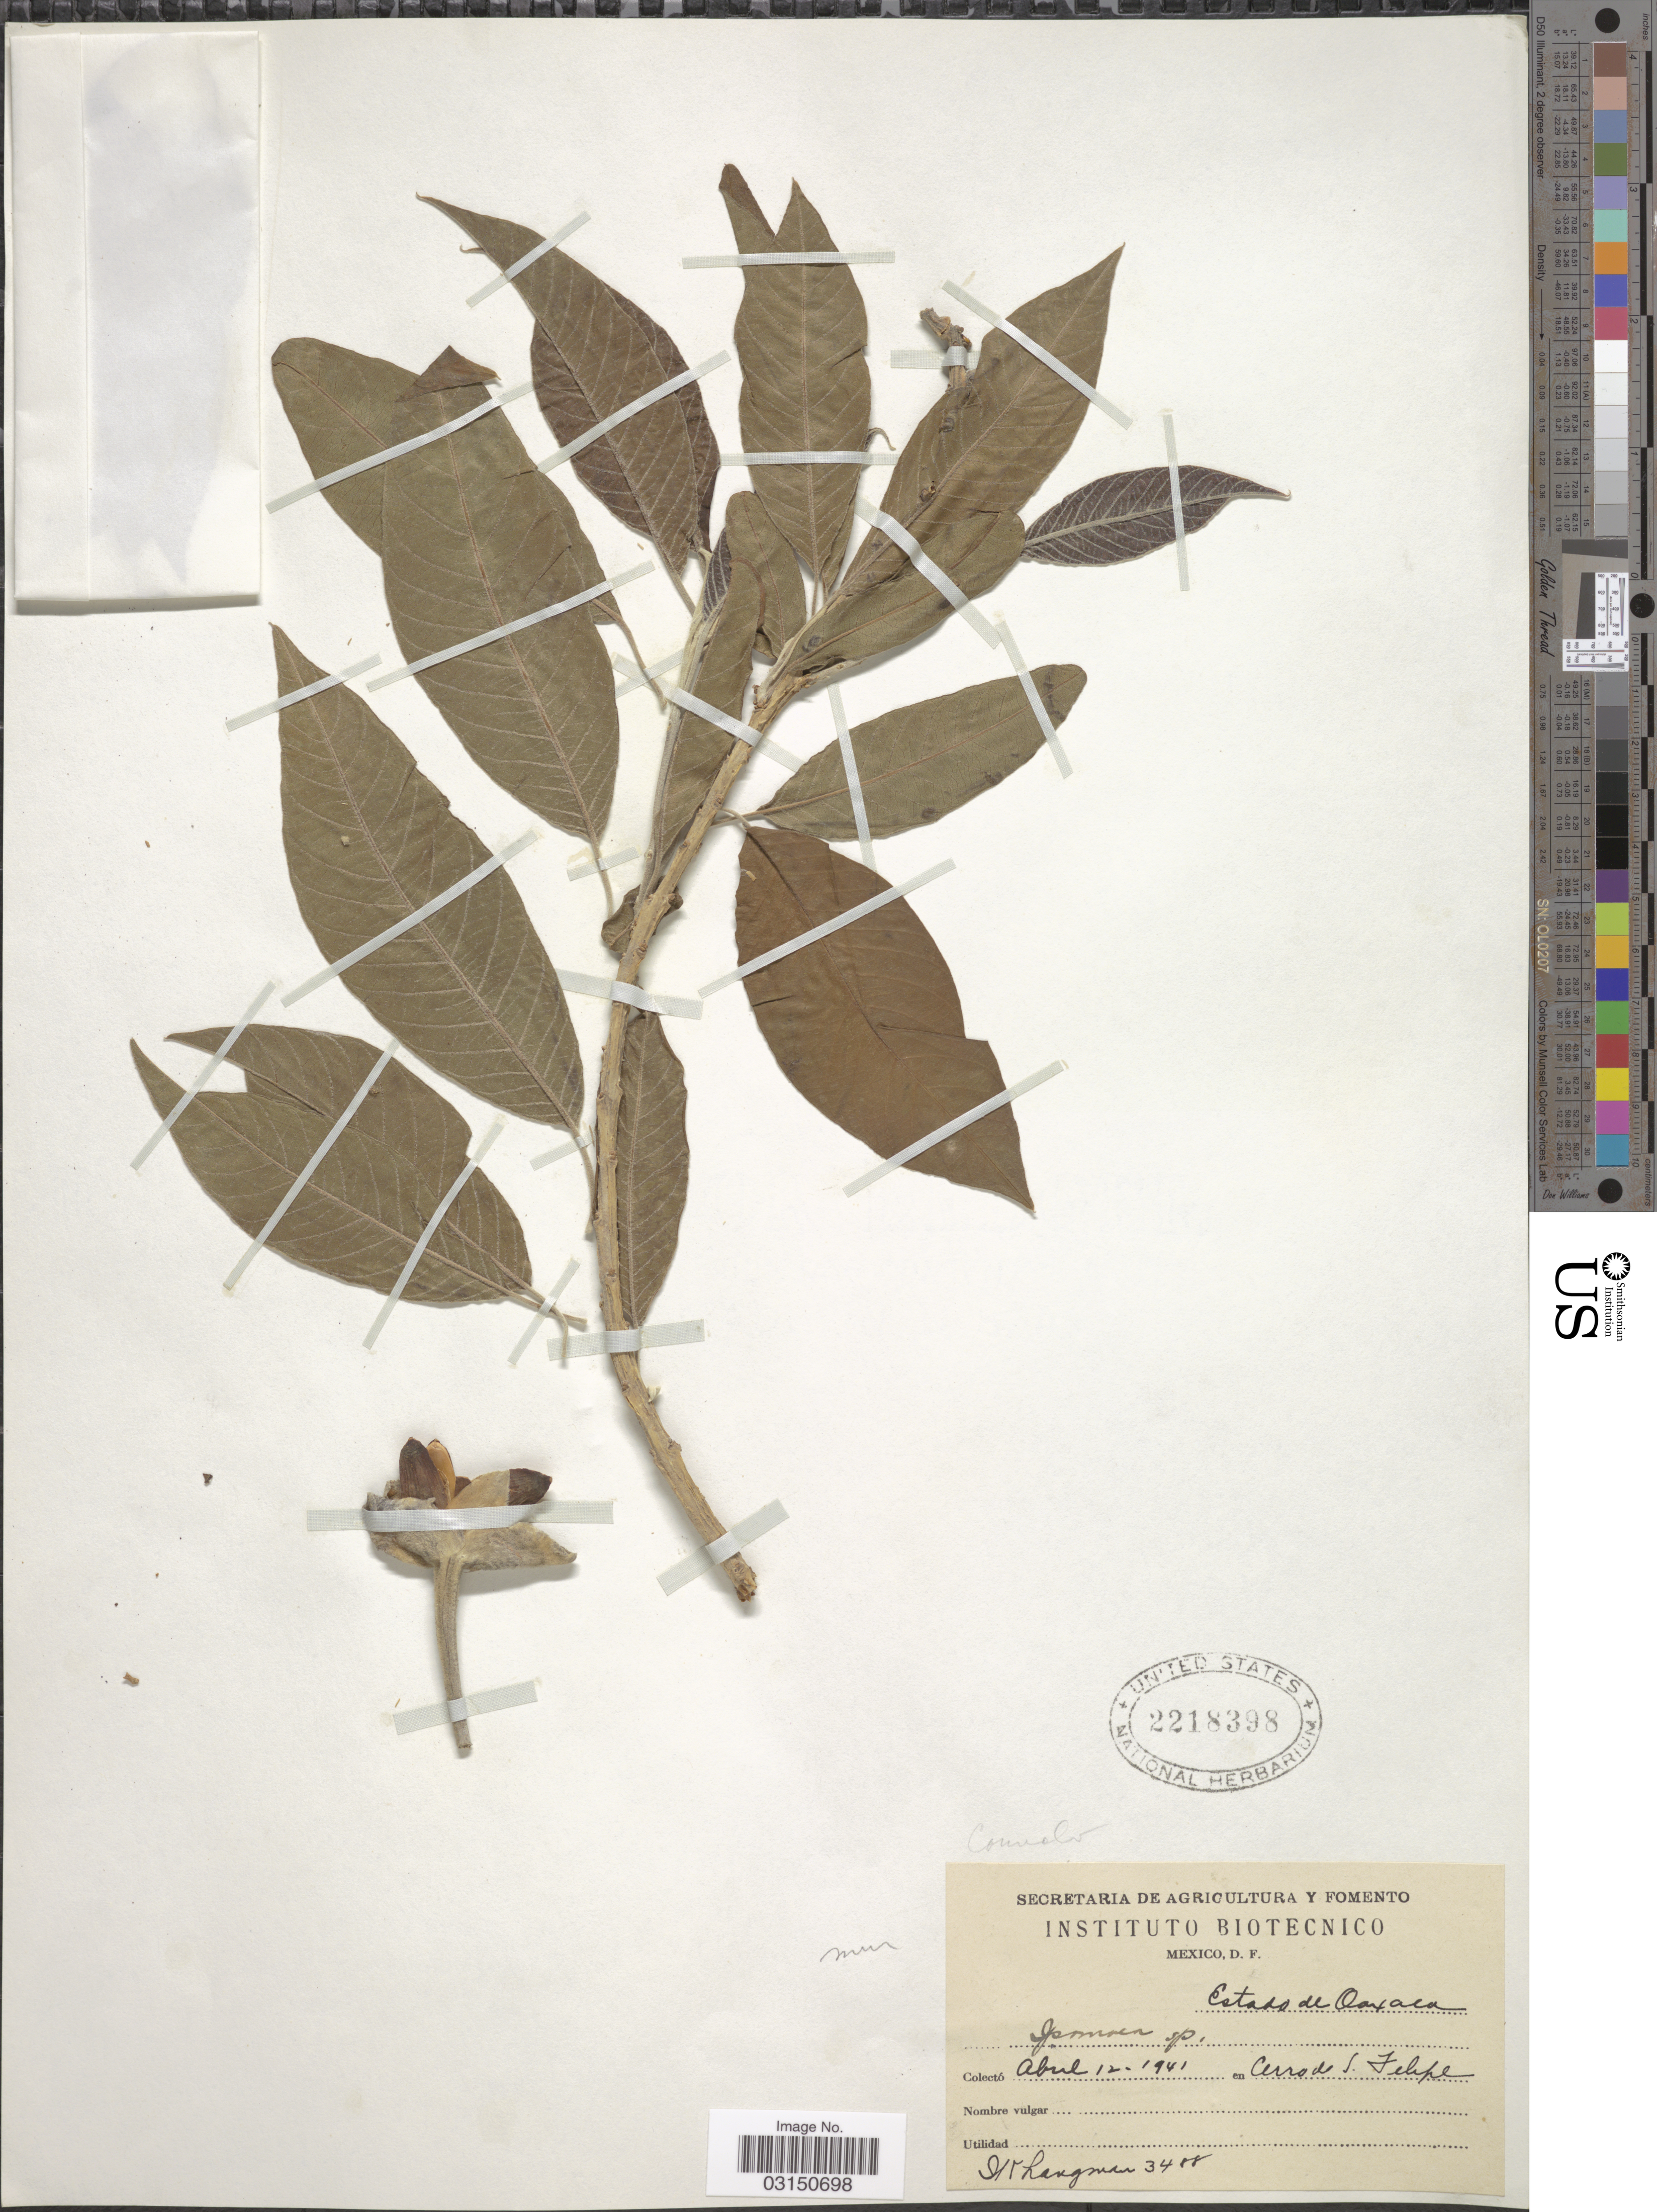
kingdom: Plantae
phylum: Tracheophyta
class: Magnoliopsida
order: Solanales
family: Convolvulaceae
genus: Ipomoea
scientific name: Ipomoea murucoides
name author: Roem. & Schult.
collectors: I. K. Langman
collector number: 3488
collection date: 1941-04-12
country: Mexico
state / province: Oaxaca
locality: Cerro de S. Felipe.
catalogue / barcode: US 2218398